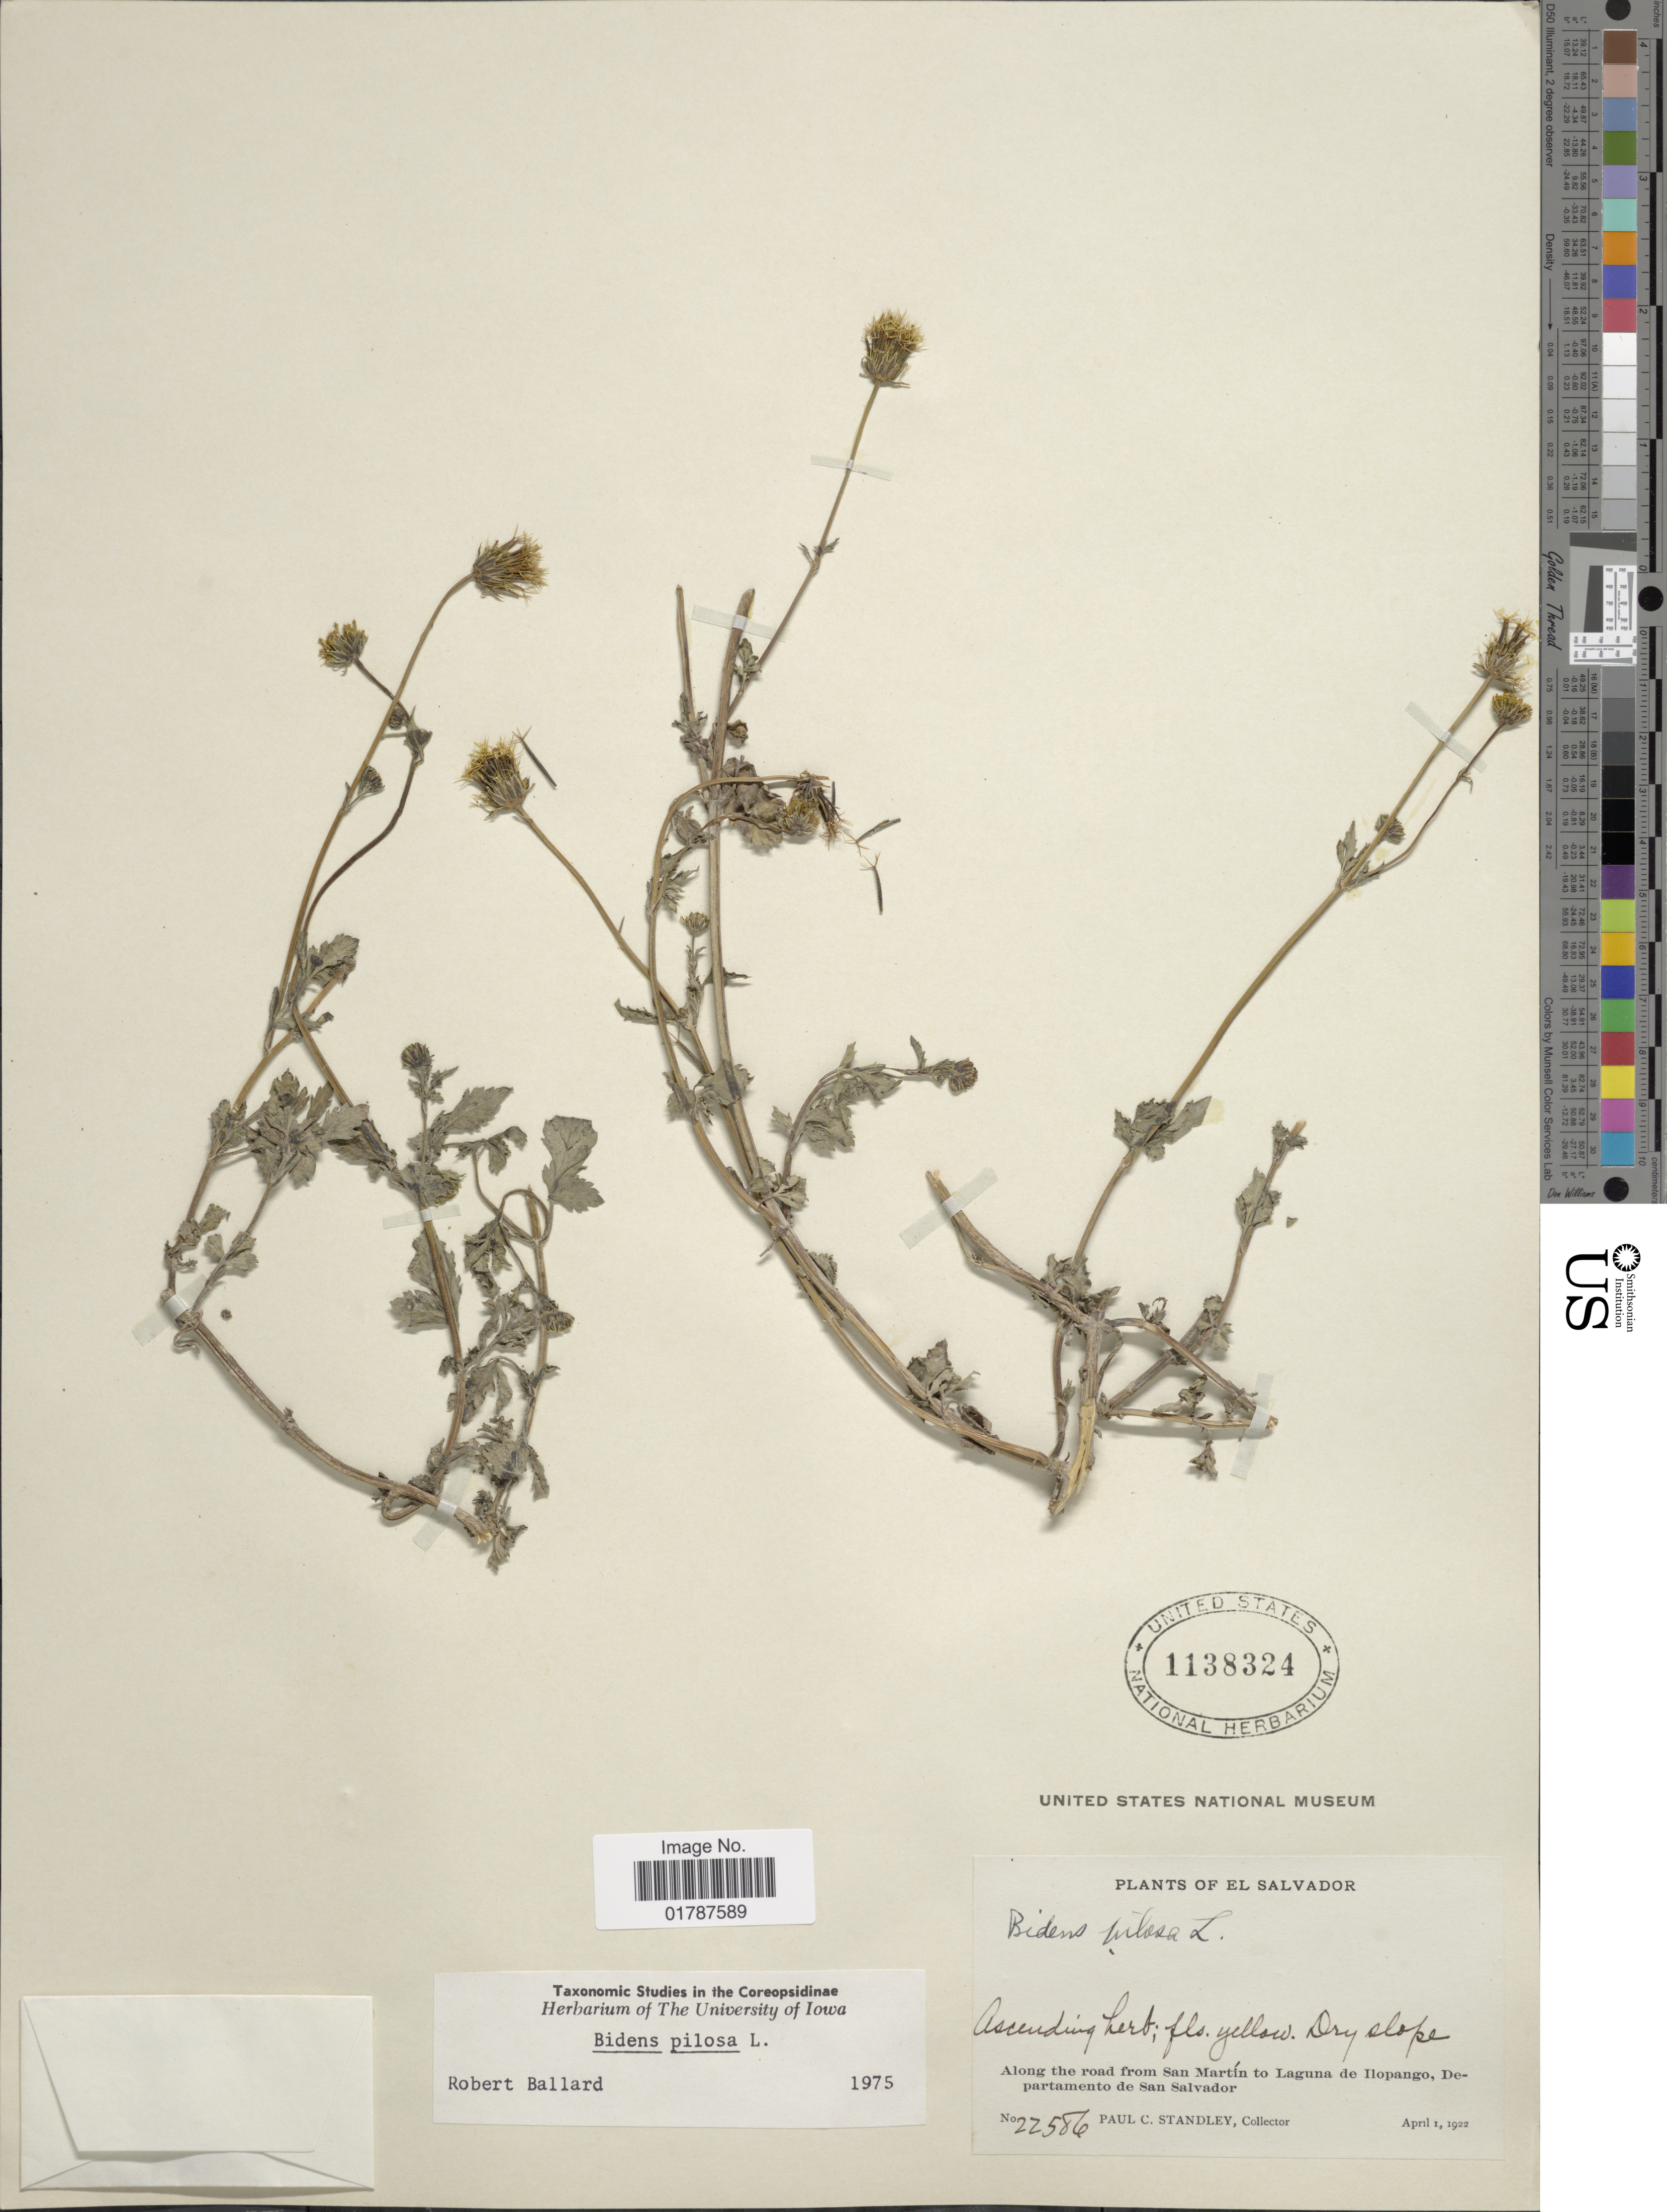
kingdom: Plantae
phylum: Tracheophyta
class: Magnoliopsida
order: Asterales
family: Asteraceae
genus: Bidens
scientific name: Bidens pilosa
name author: L.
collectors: P. C. Standley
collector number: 22586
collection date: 1922-04-01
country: El Salvador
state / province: San Salvador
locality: Along the road from San Martin to Laguna de Ilopango, Departamento de San Salvador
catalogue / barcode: US 1138324